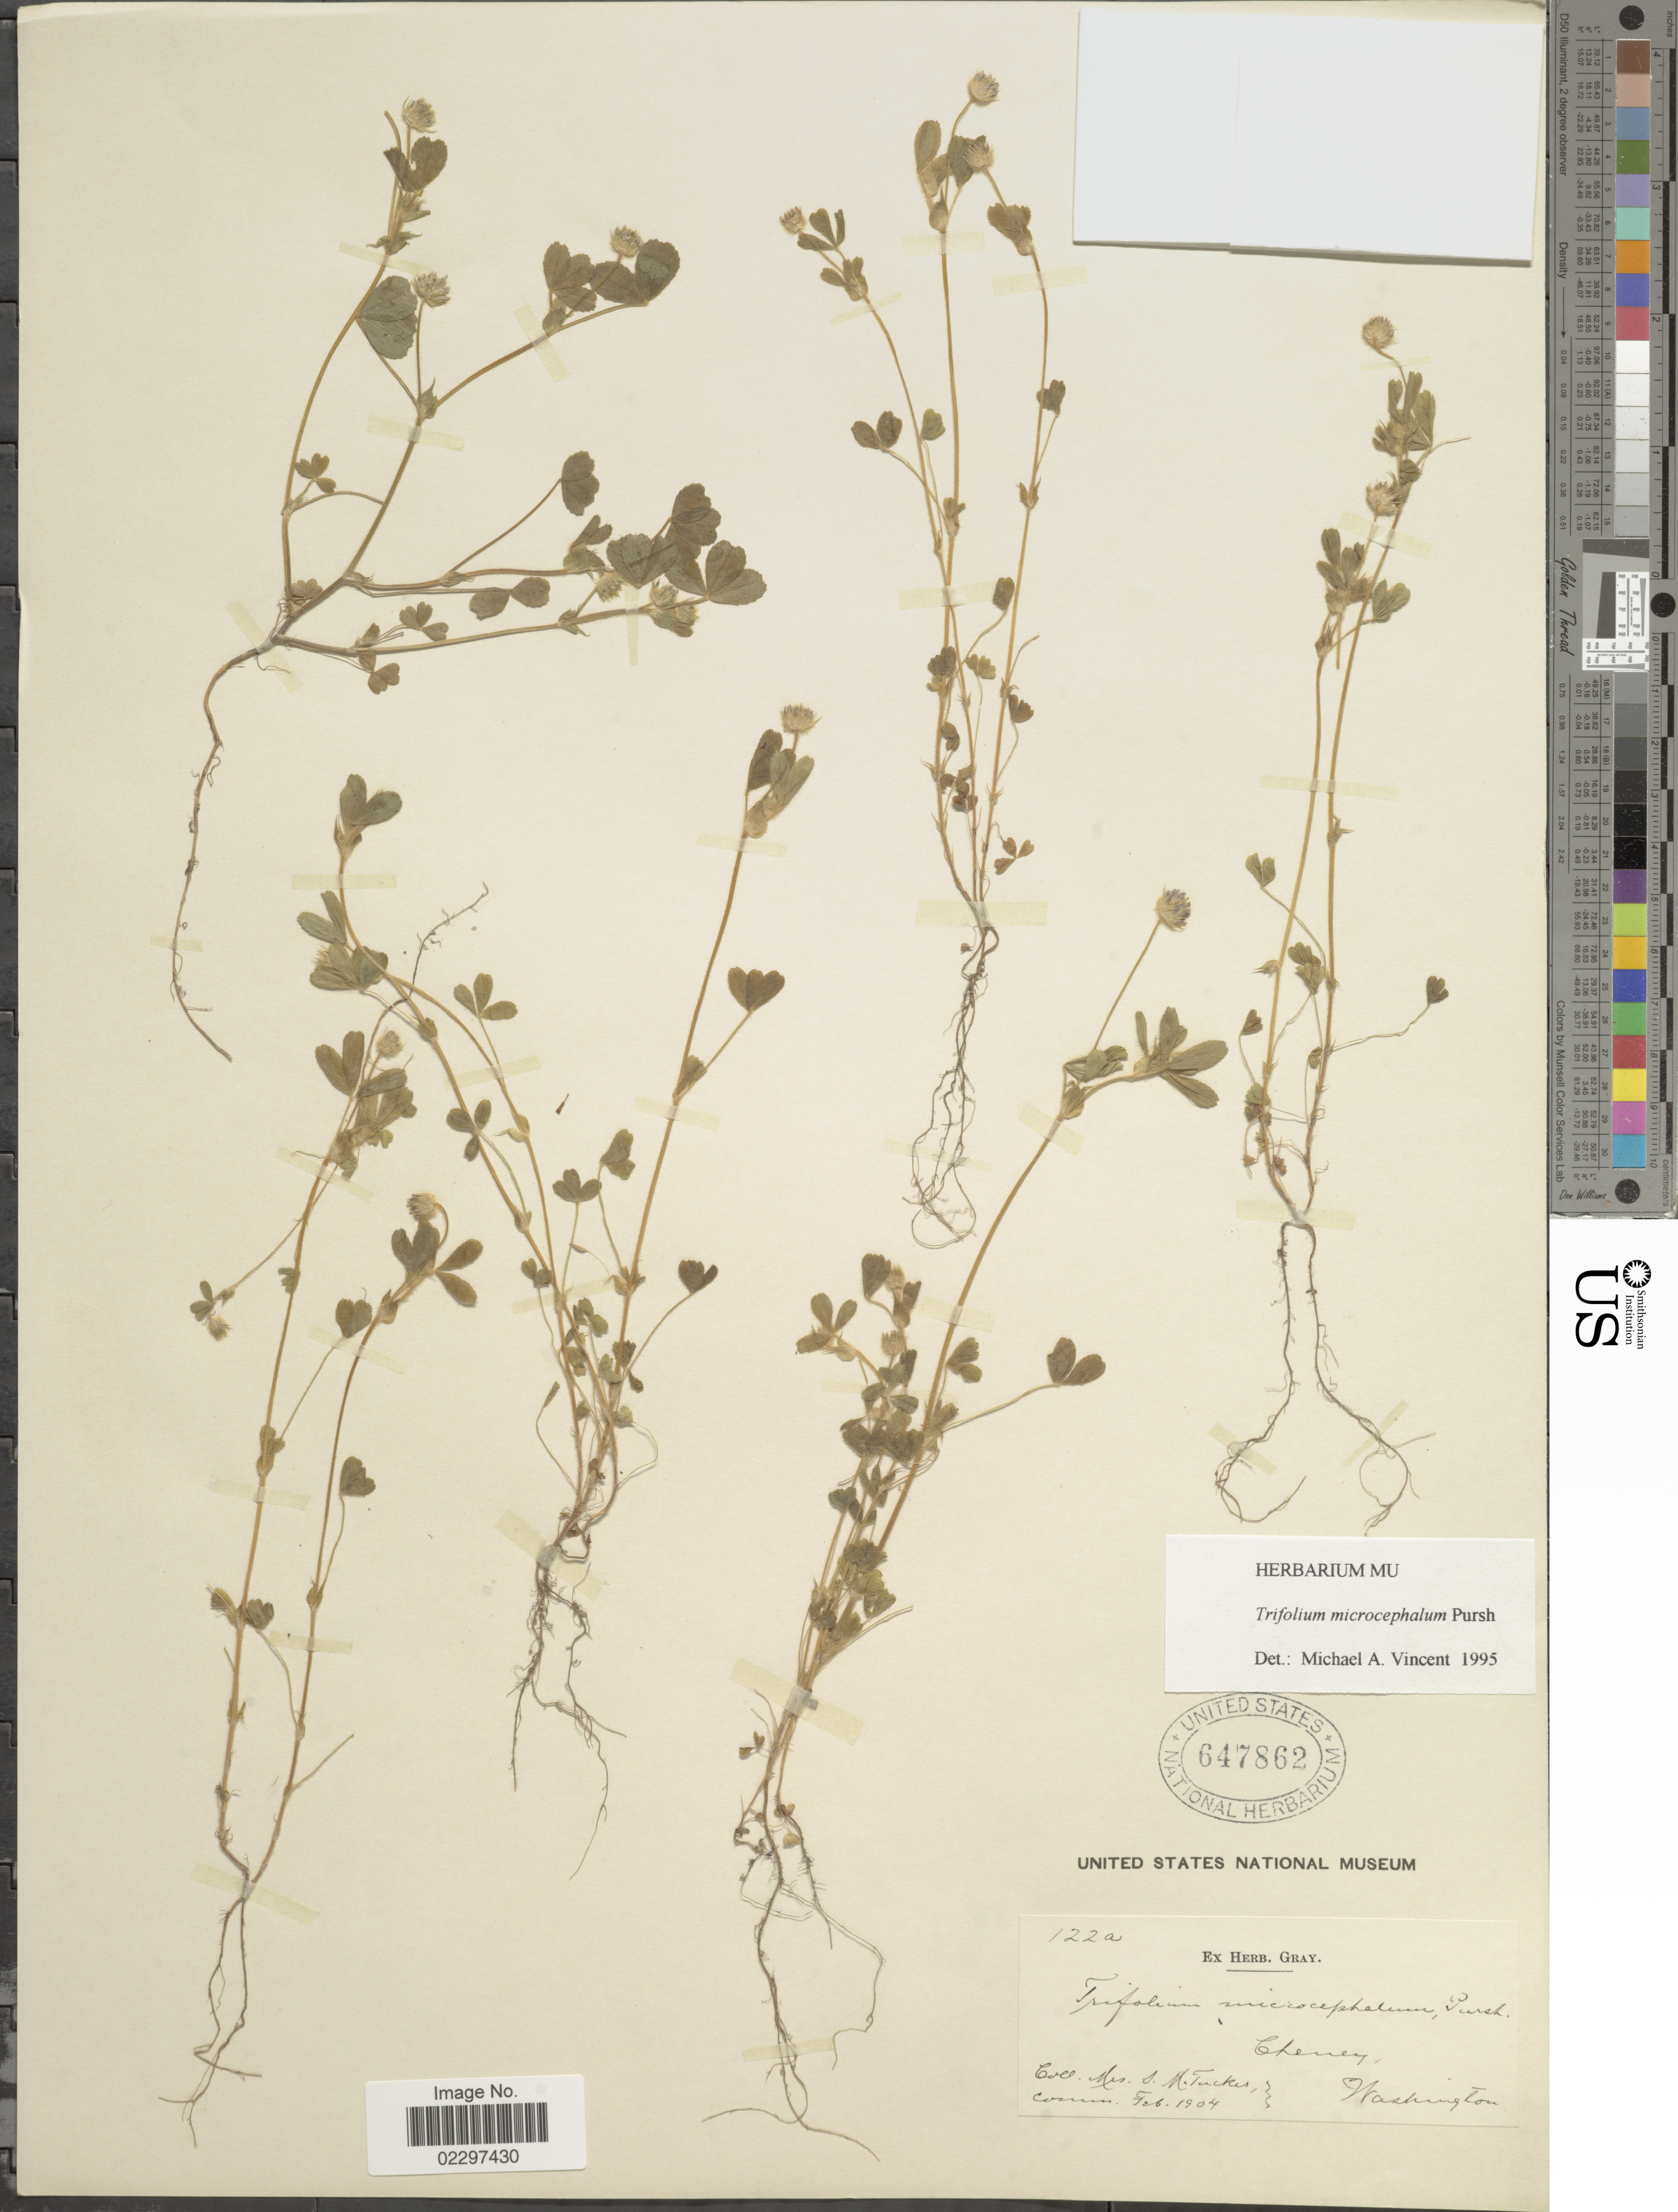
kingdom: Plantae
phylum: Tracheophyta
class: Magnoliopsida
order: Fabales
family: Fabaceae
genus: Trifolium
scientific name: Trifolium microcephalum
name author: Pursh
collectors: S. Tucker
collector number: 122a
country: United States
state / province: Washington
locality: Chevey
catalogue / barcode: US 647862